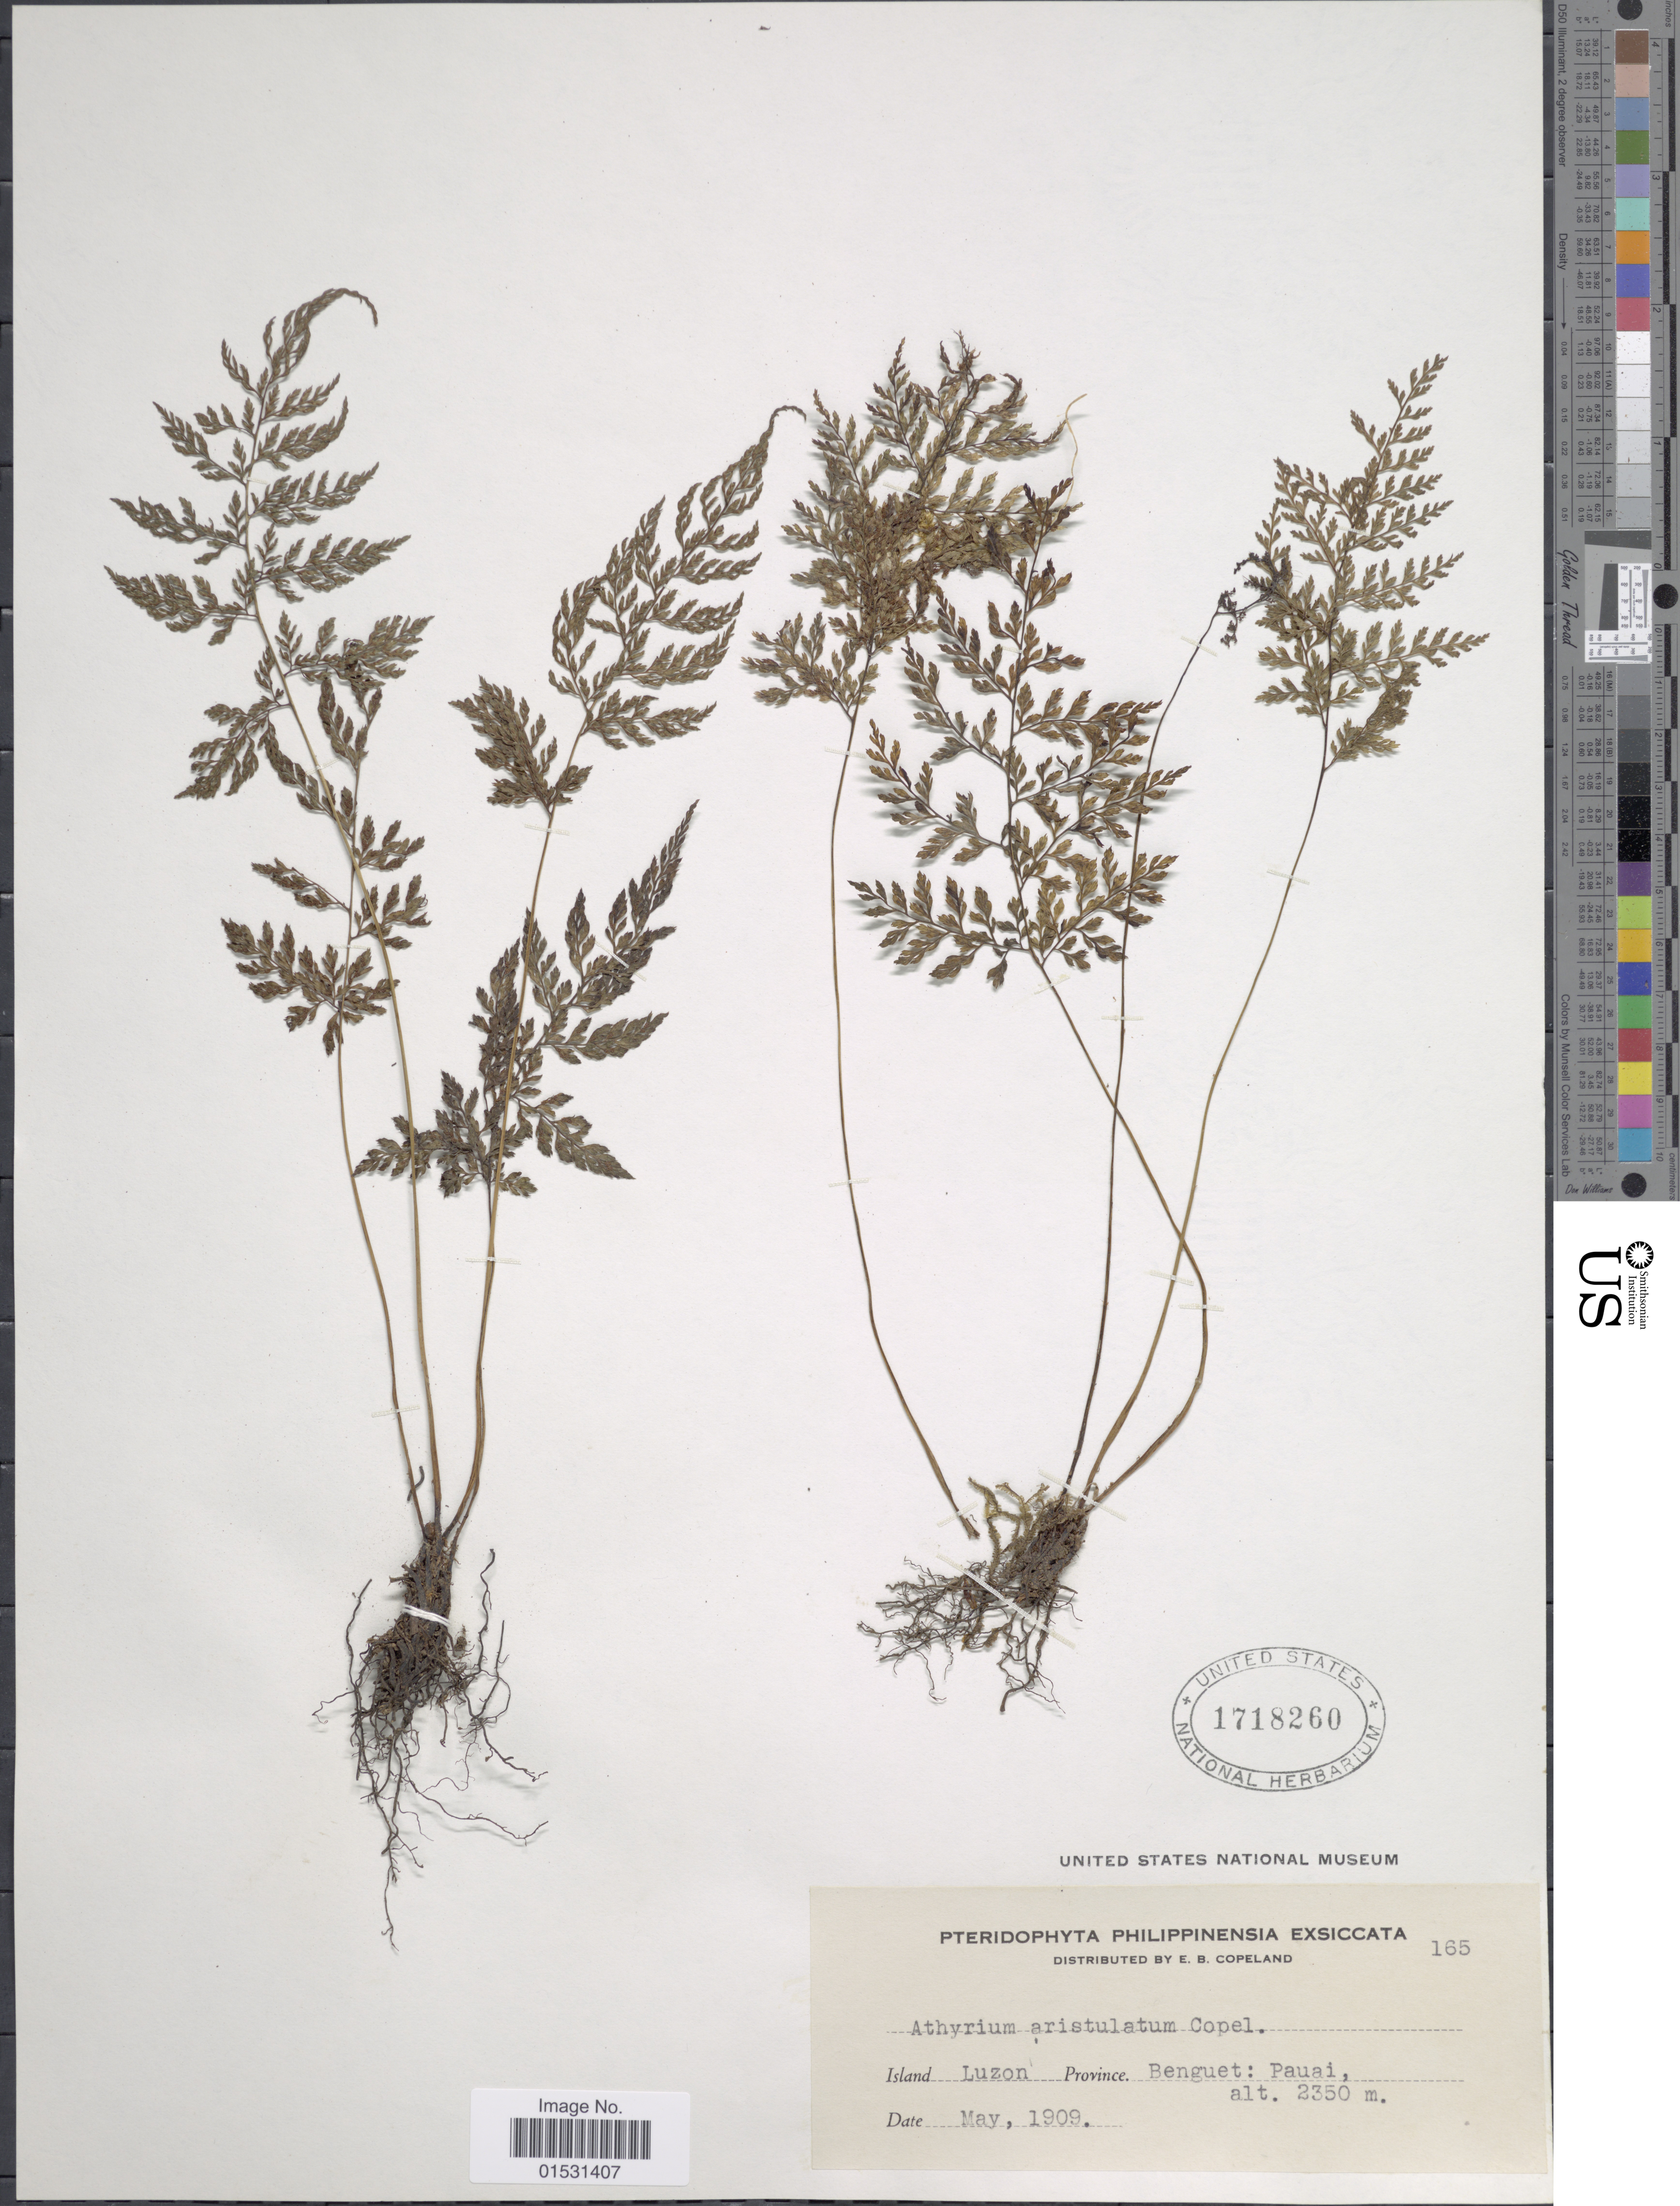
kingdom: Plantae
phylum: Tracheophyta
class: Polypodiopsida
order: Polypodiales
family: Athyriaceae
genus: Athyrium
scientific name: Athyrium aristulatum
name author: Copel.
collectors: E. B. Copeland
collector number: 165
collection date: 1909-05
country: Philippines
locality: Island Luzon. Province Benguet: Pauai.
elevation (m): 2350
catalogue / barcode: US 1718260